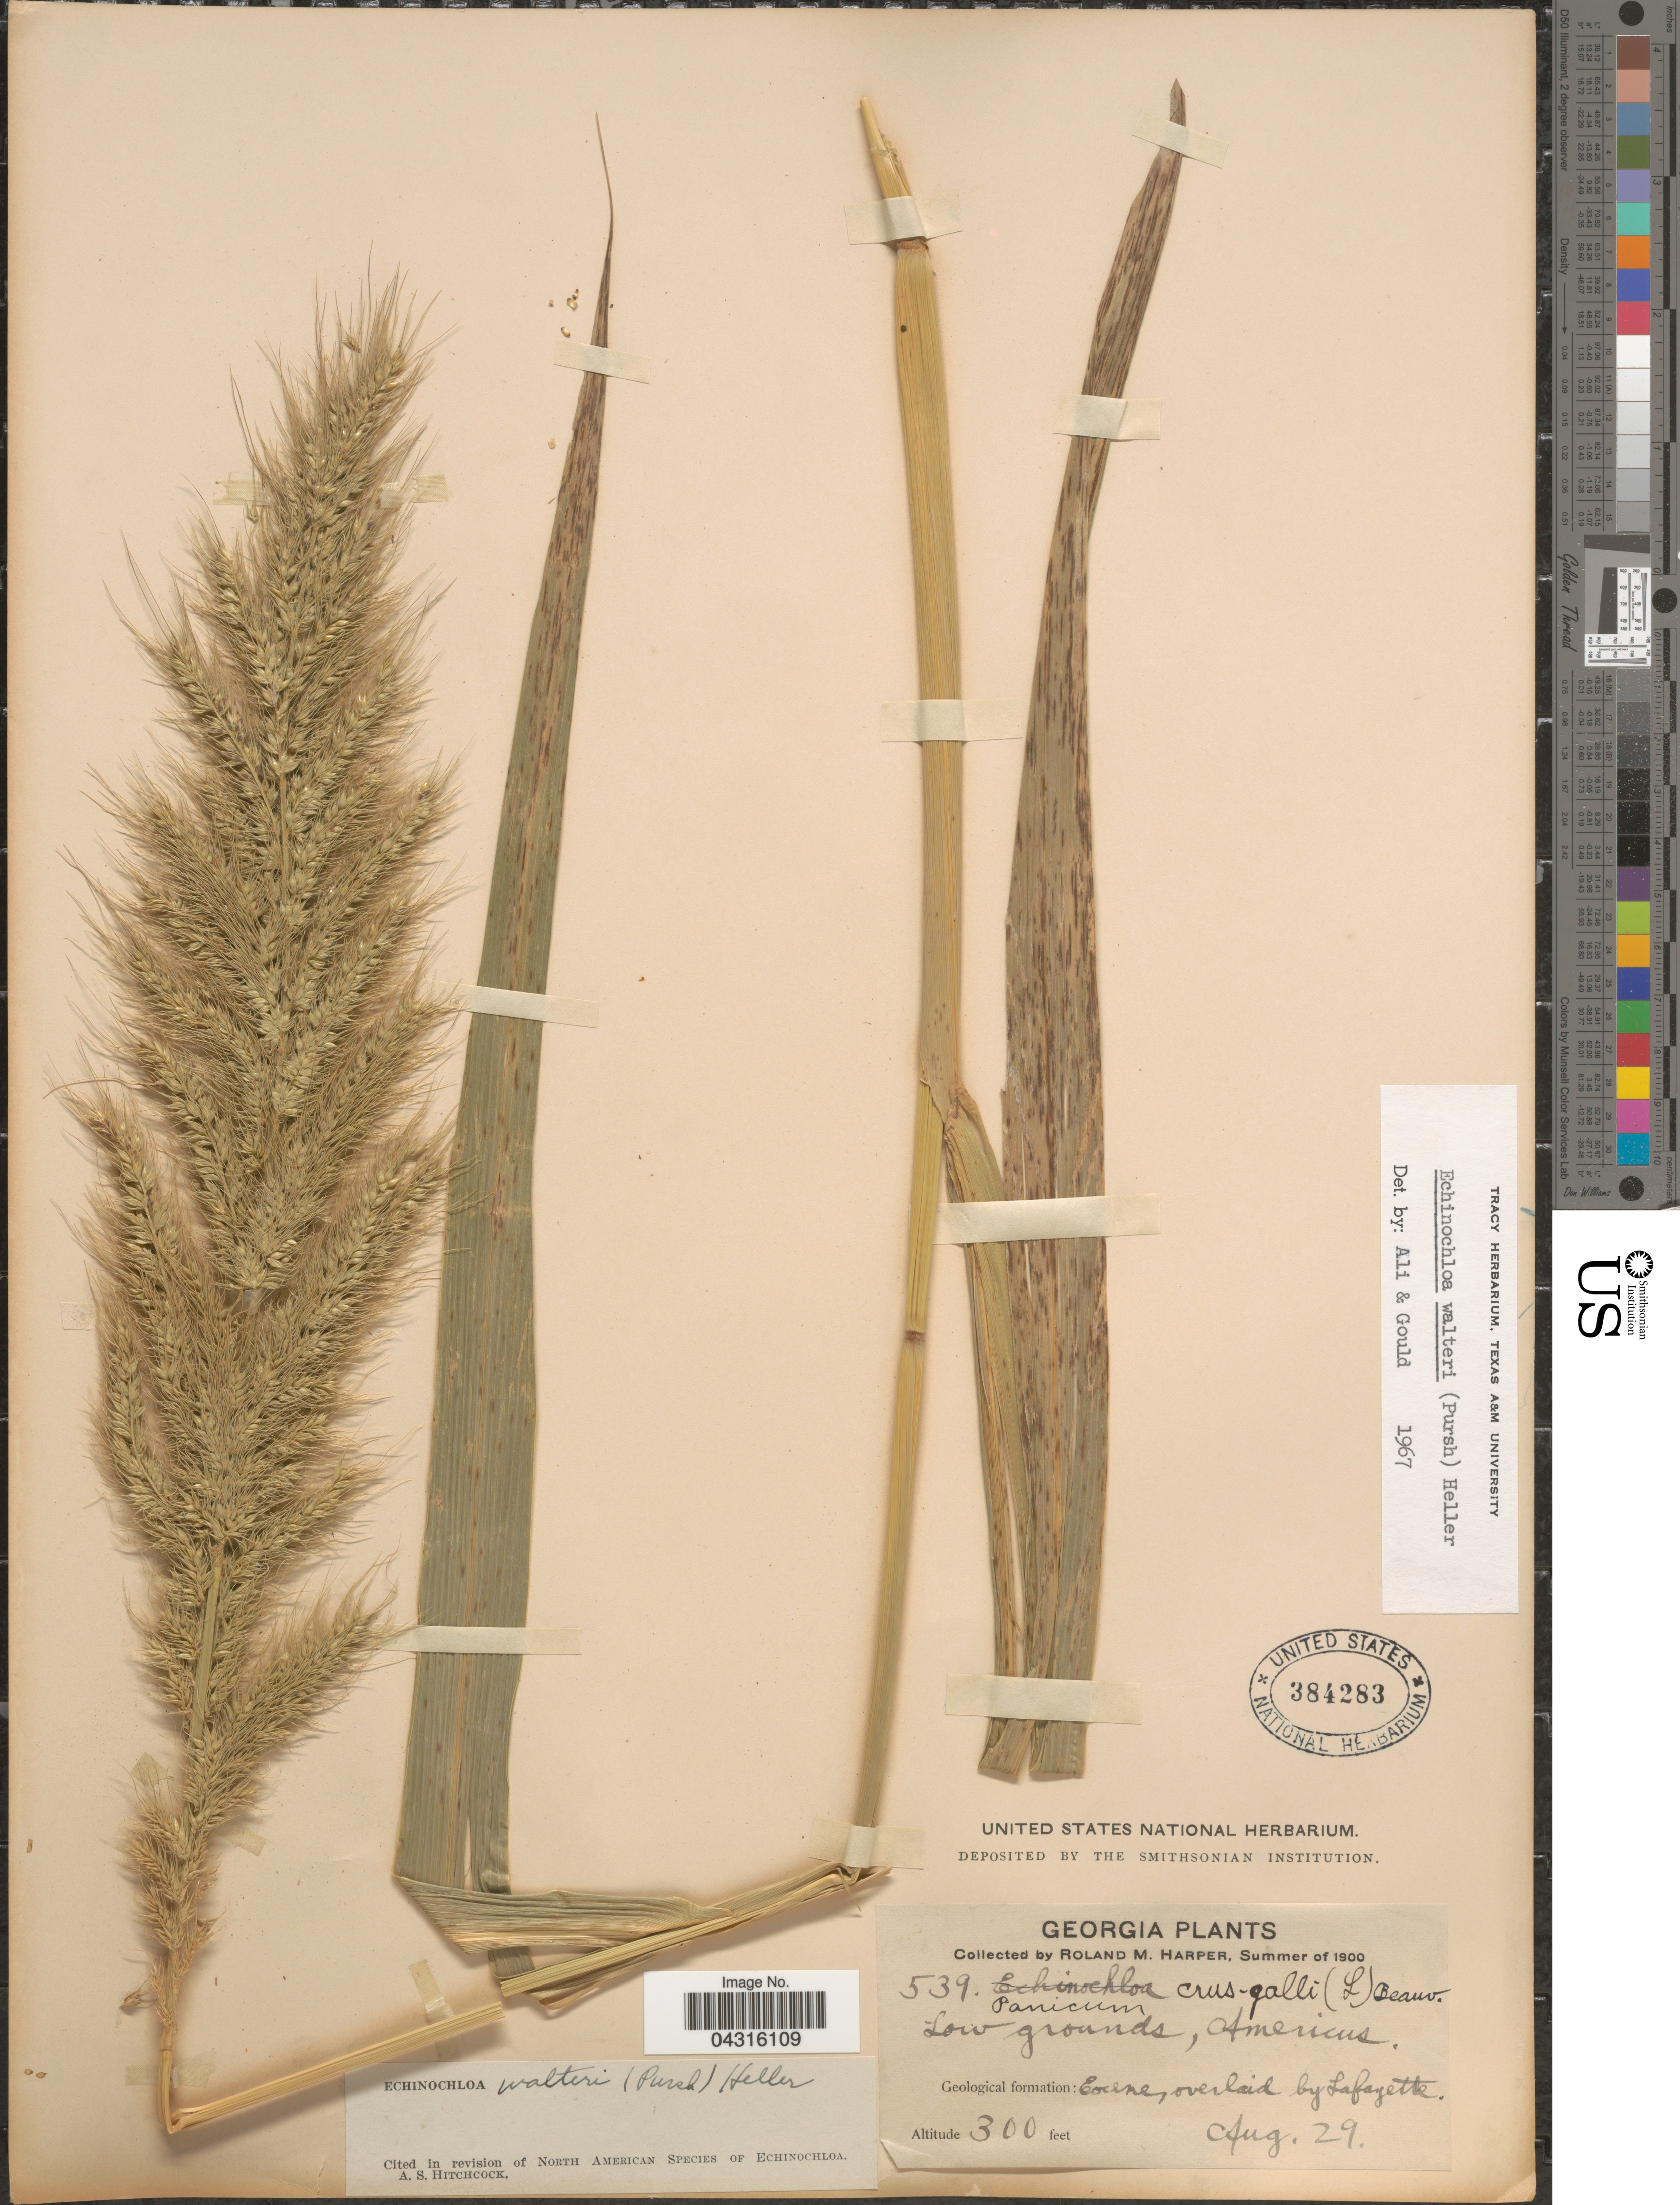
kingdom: Plantae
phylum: Tracheophyta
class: Liliopsida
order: Poales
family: Poaceae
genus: Echinochloa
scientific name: Echinochloa walteri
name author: (Pursh) A. Heller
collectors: R. M. Harper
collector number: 539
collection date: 1900-08-29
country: United States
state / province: Georgia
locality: Geological formation: Exene, overlaid by Lafayette.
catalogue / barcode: US 384283